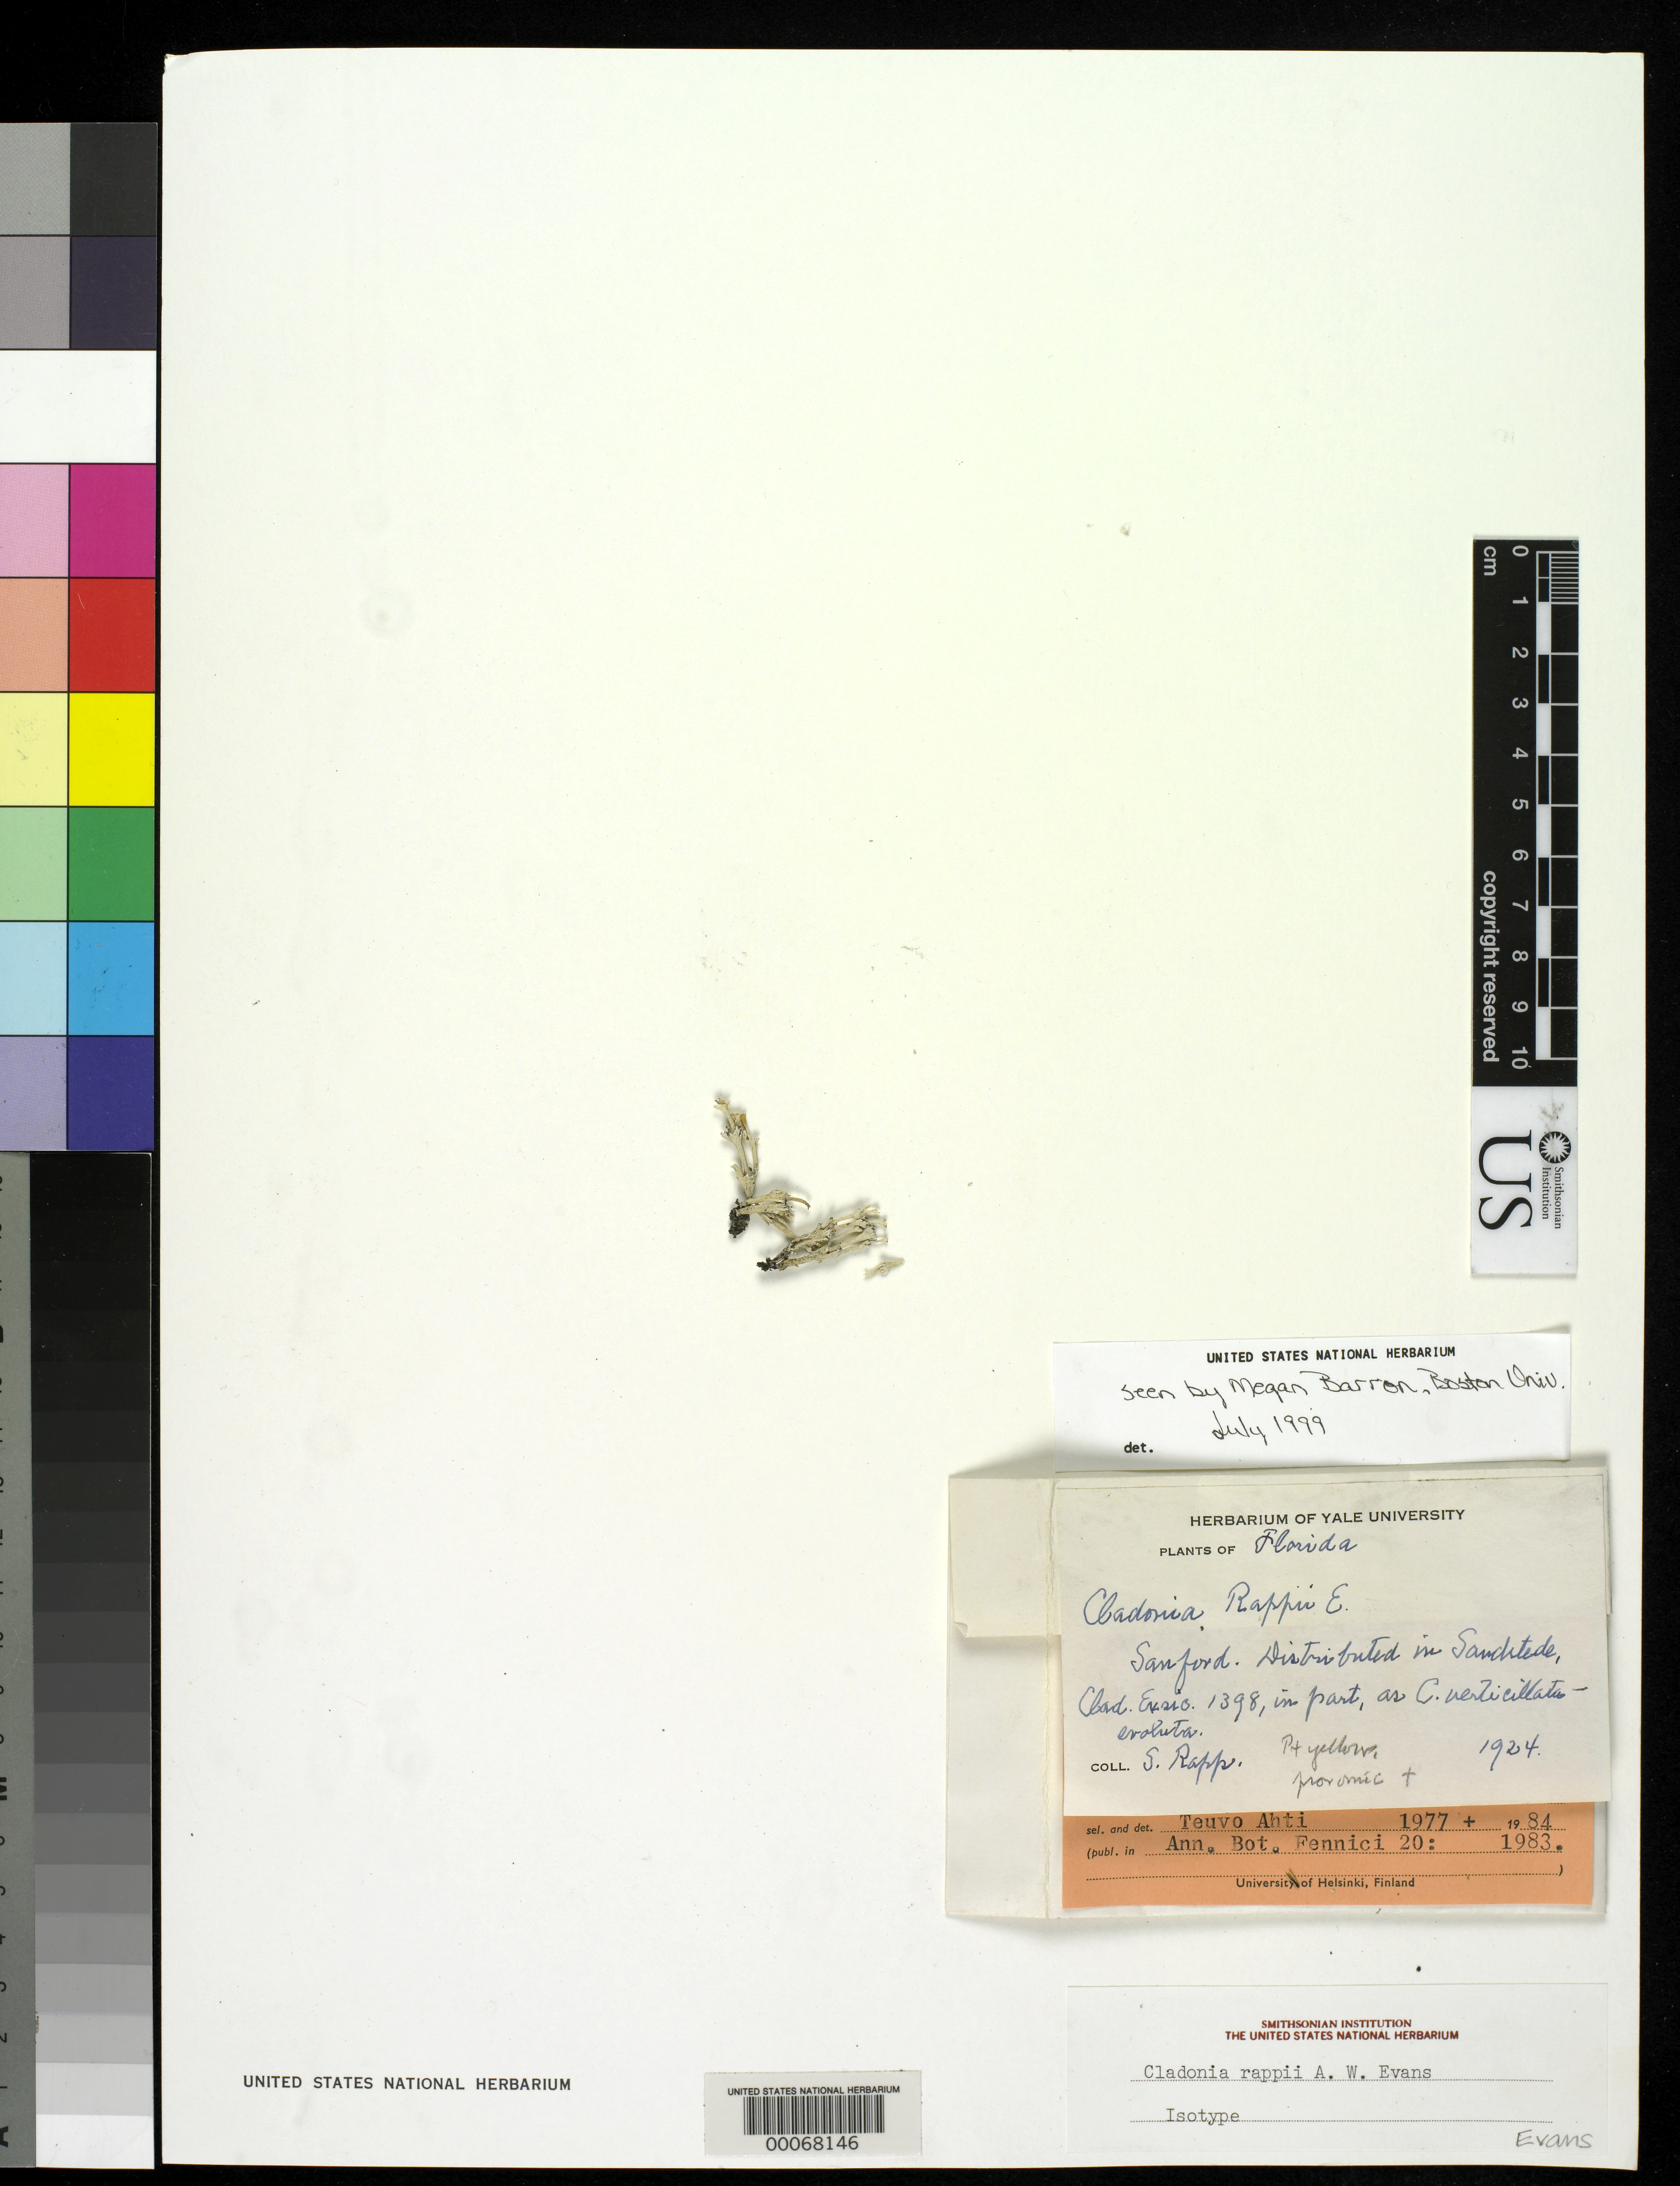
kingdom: Fungi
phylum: Ascomycota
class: Lecanoromycetes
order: Lecanorales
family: Cladoniaceae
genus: Cladonia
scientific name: Cladonia rappii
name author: A. Evans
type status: Holotype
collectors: S. Rapp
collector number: Sandst., Clad. Exs. 1398 p.p.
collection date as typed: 1924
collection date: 1924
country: United States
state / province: Florida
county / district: Seminole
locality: Sanford.